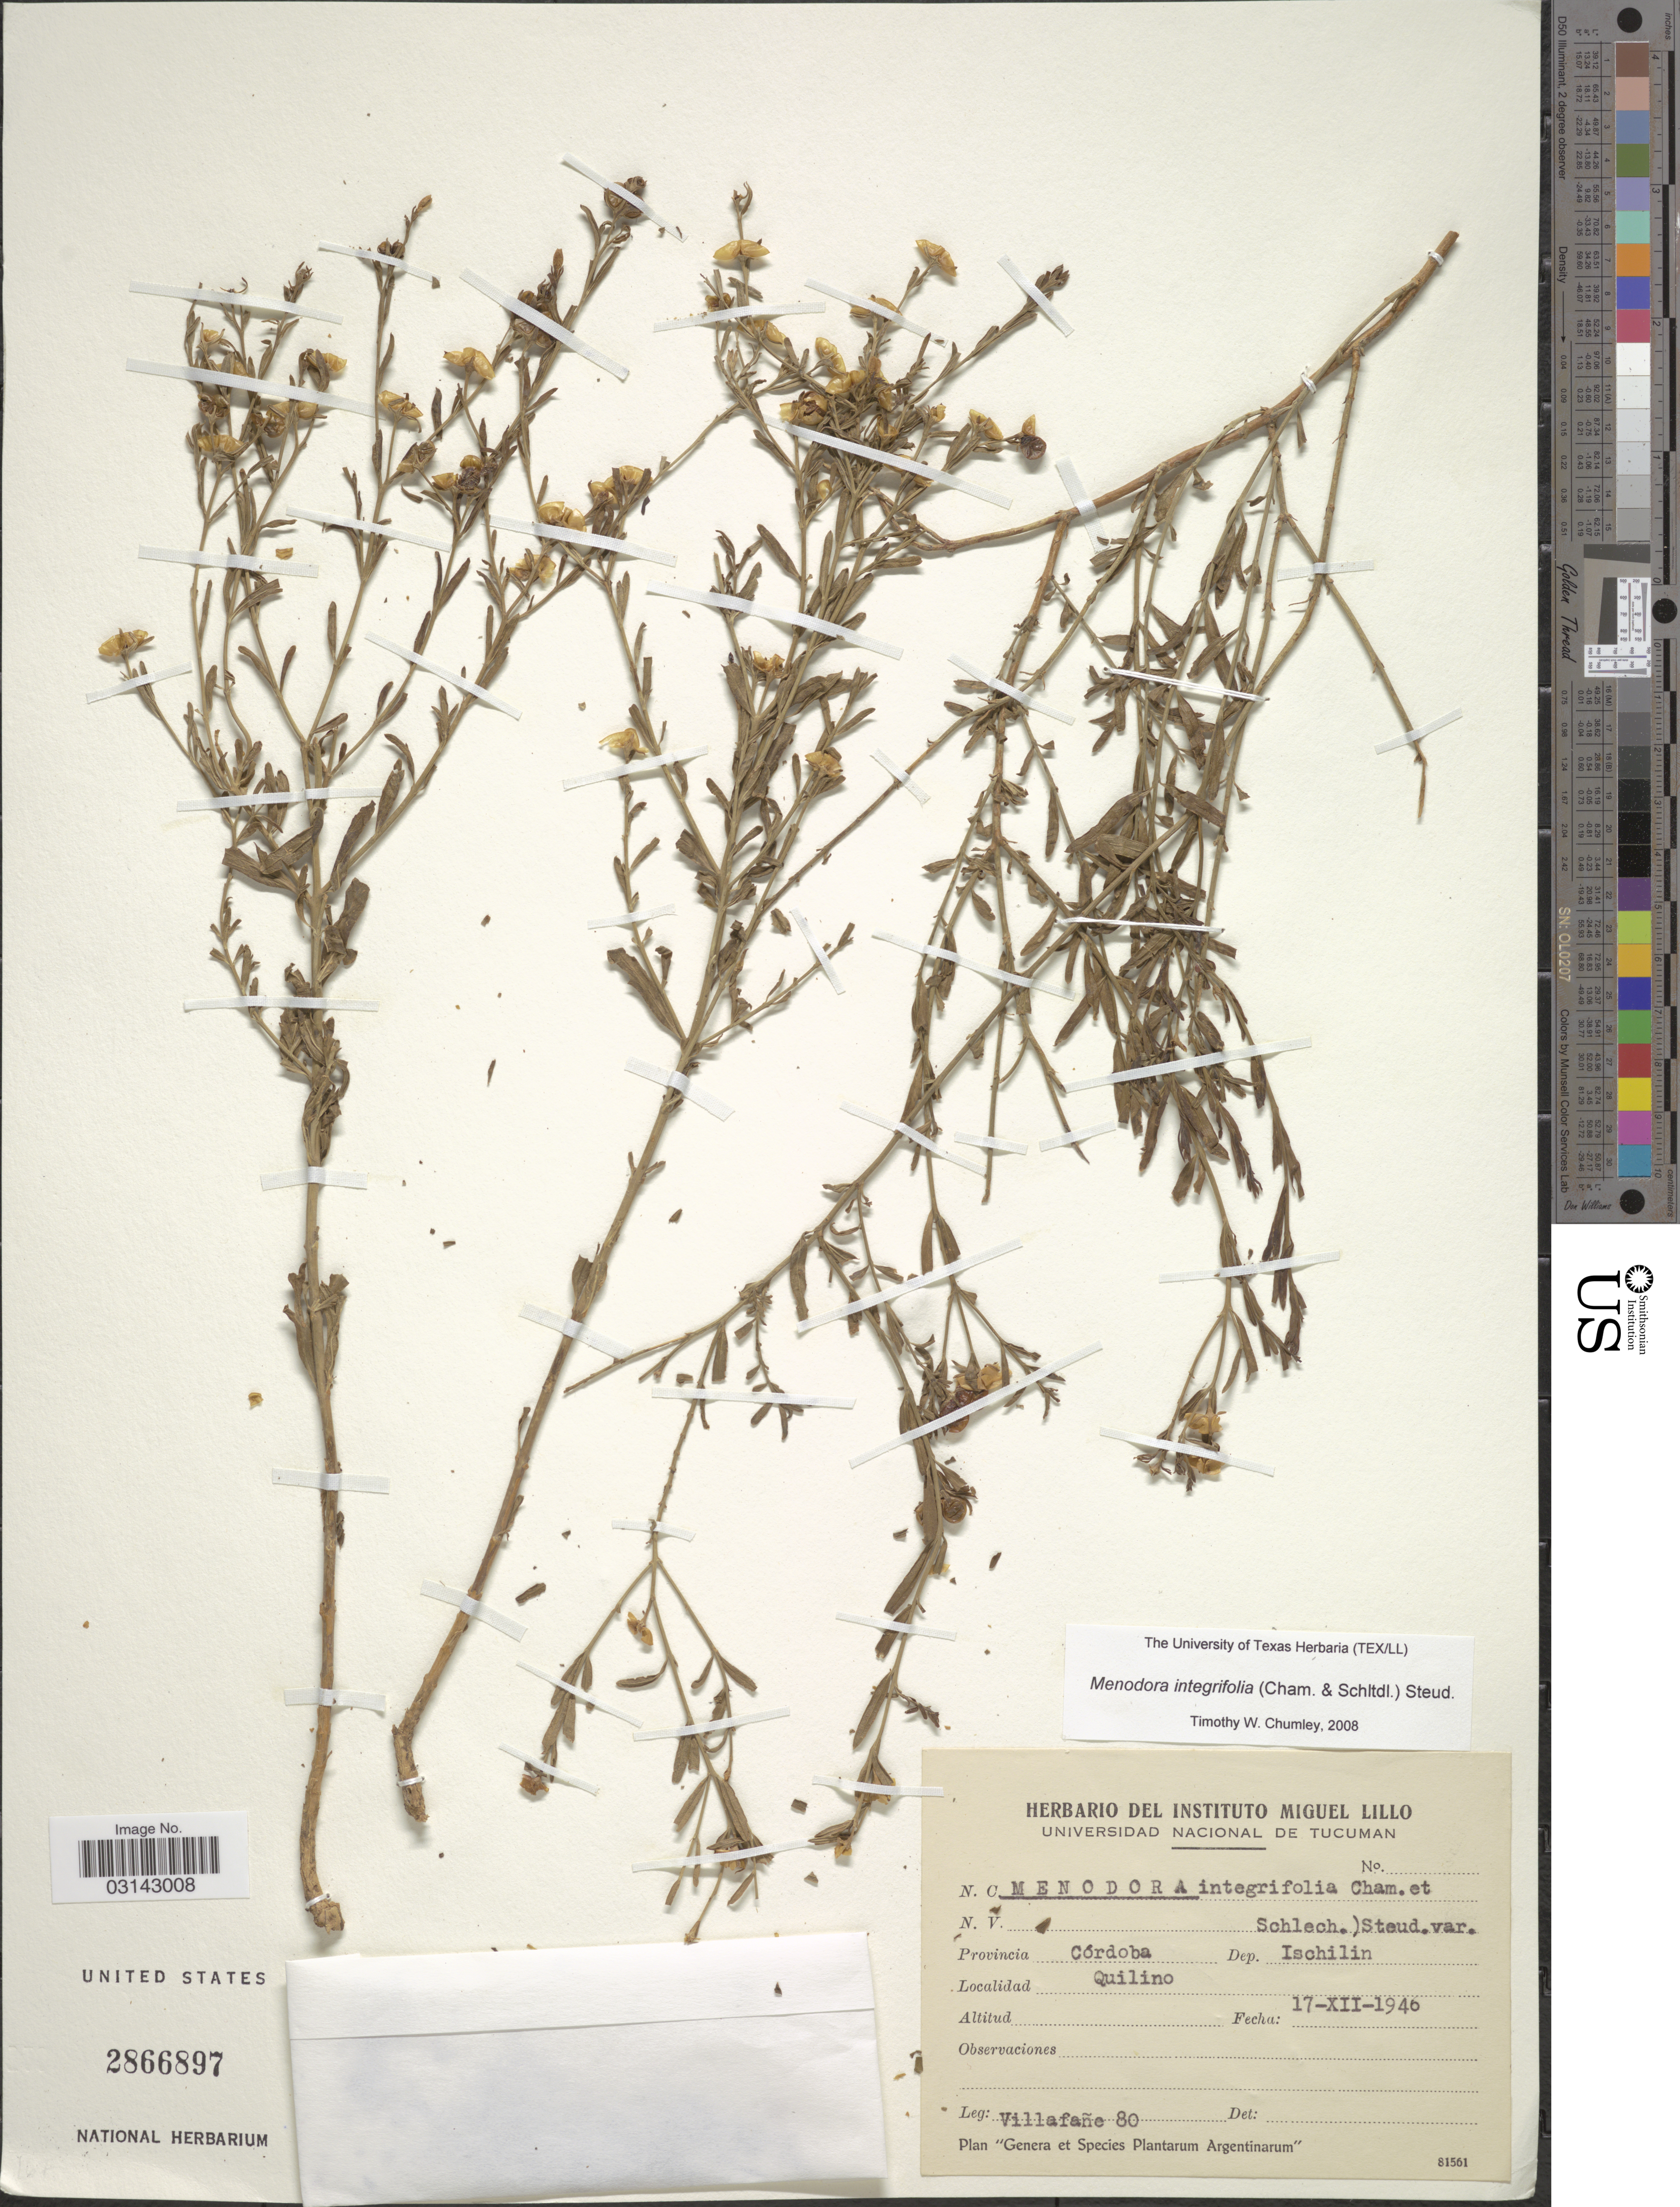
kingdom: Plantae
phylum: Tracheophyta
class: Magnoliopsida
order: Lamiales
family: Oleaceae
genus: Menodora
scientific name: Menodora integrifolia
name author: (Cham. & Schltdl.) Steud.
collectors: Villafañe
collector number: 80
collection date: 1946-12-17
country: Argentina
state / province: Cordoba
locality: Provincia Córdoba. Dep. Ischilin. Quilino.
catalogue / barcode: US 2866897